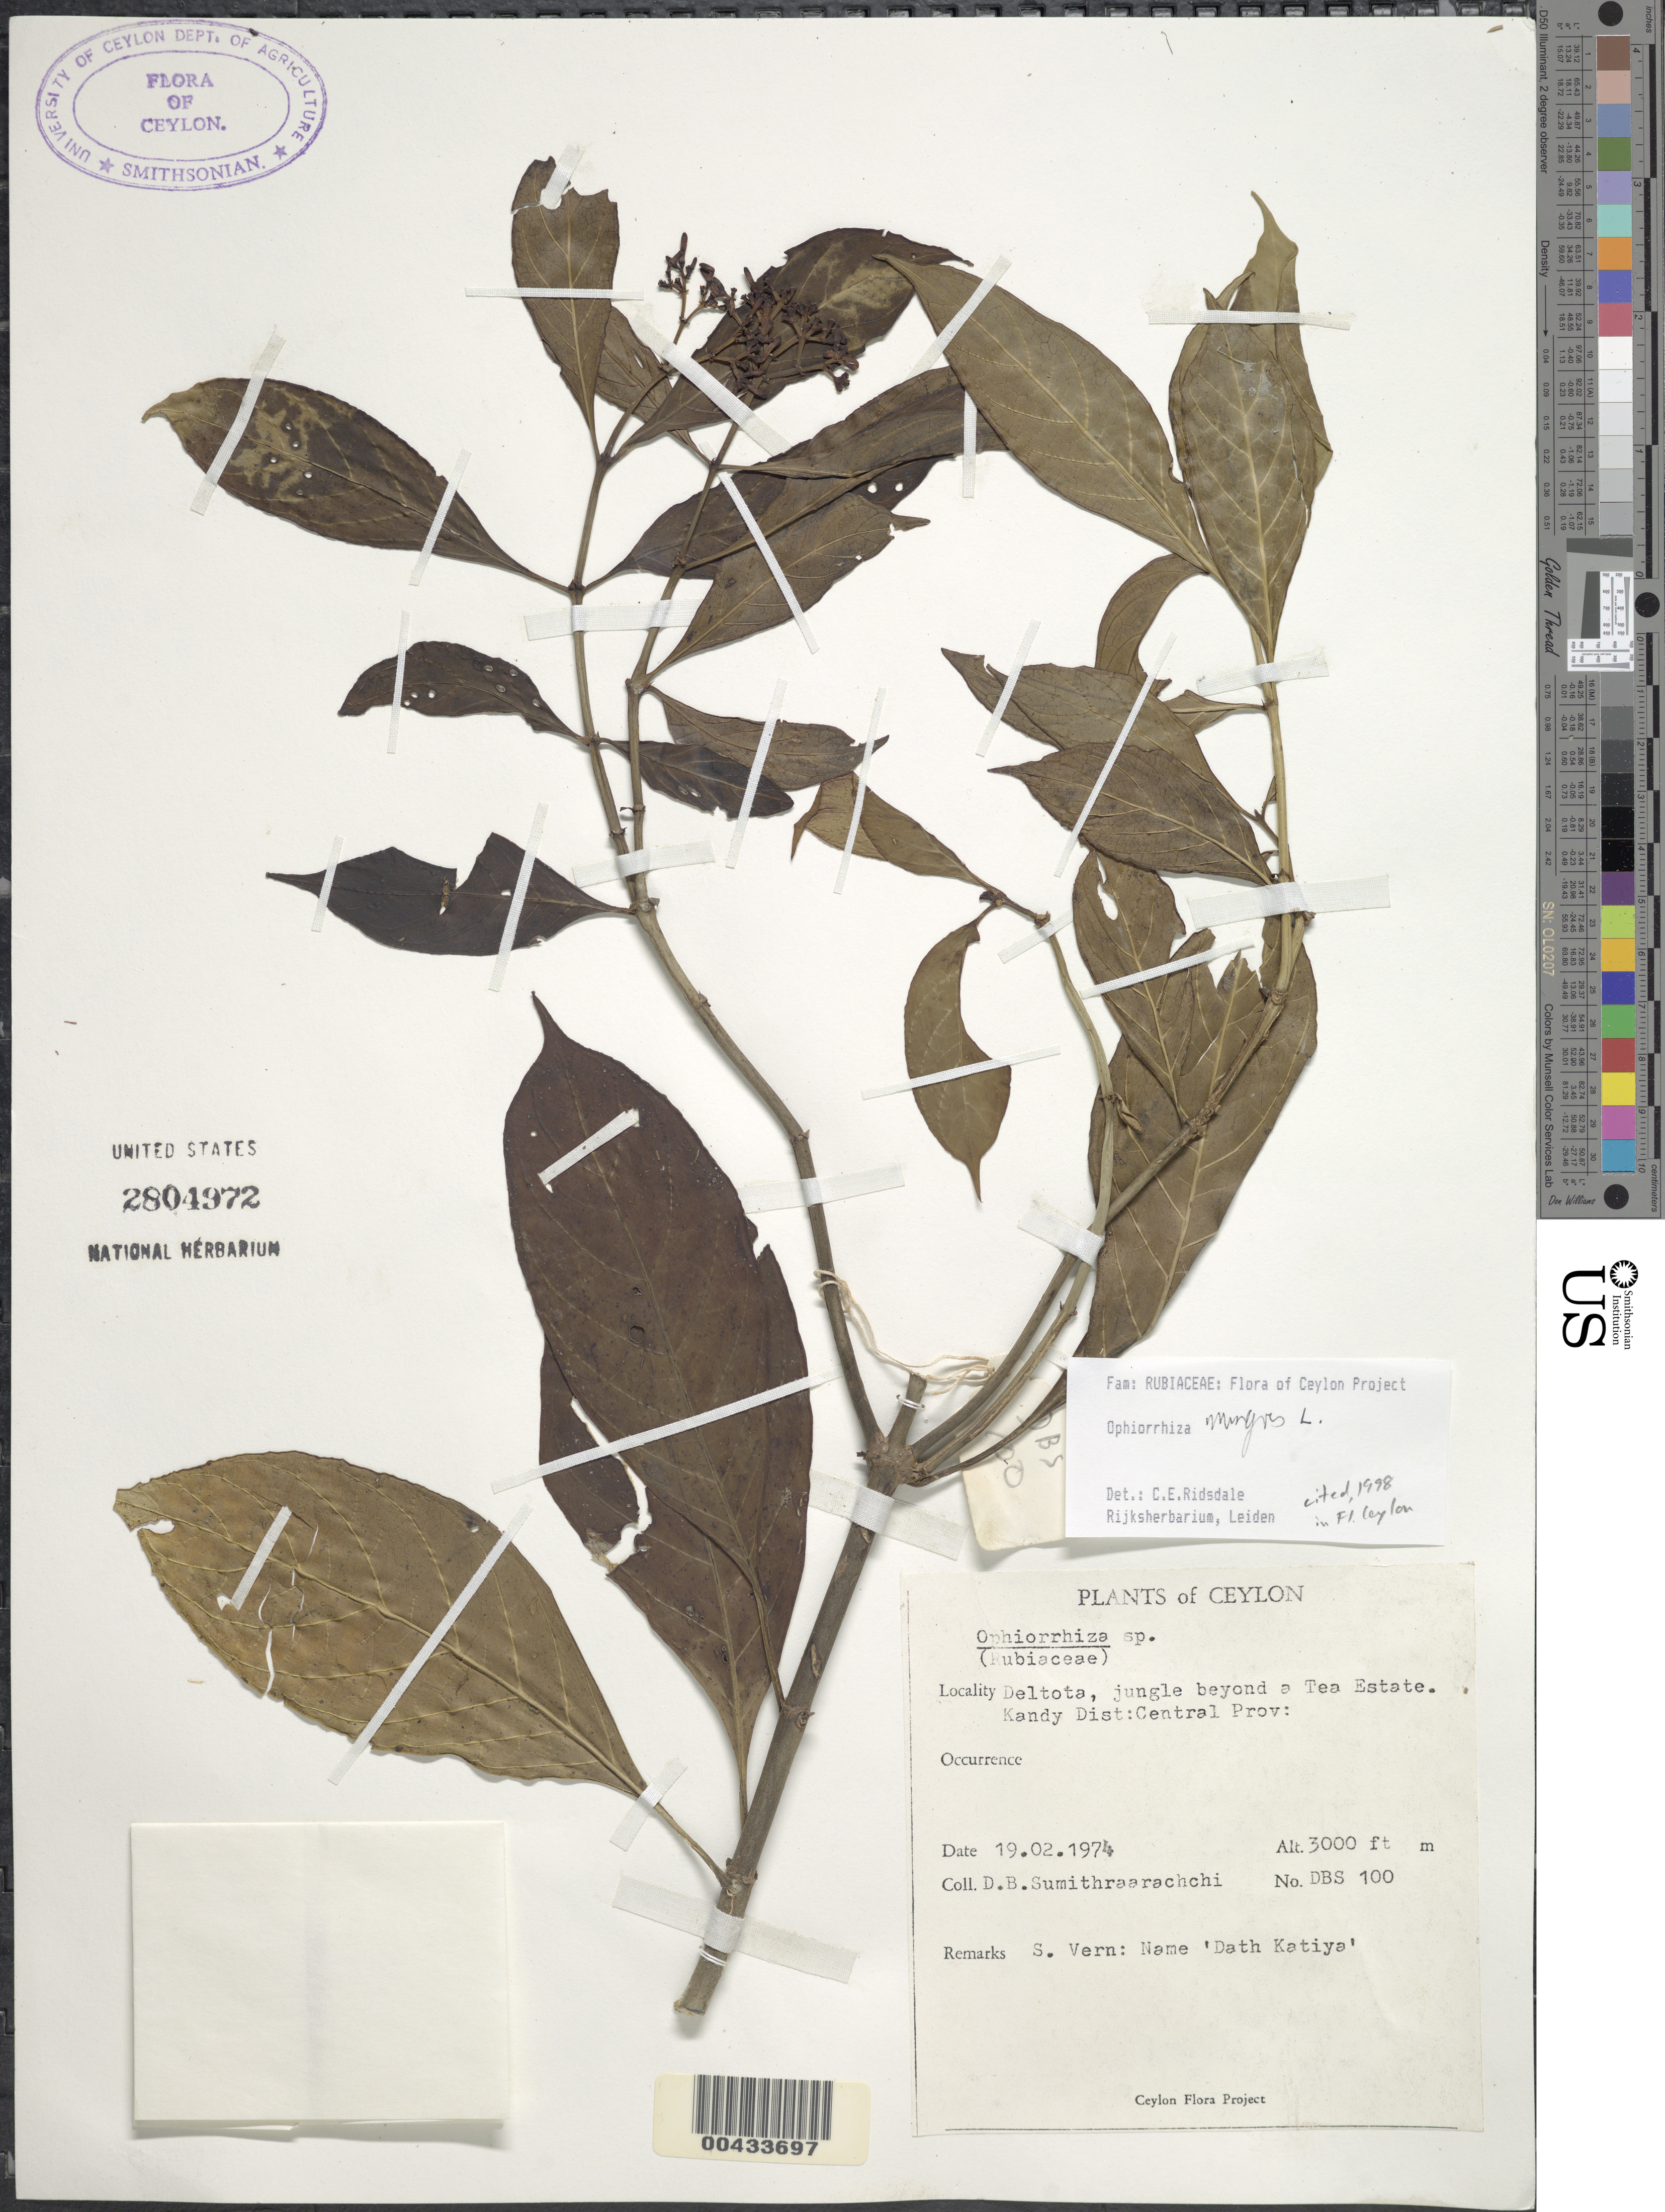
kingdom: Plantae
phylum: Tracheophyta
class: Magnoliopsida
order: Gentianales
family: Rubiaceae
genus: Ophiorrhiza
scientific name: Ophiorrhiza mungos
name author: L.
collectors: D. B. Sumithraarachchi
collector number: DBS 100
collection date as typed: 19 Feb 1974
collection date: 1974-02-19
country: Sri Lanka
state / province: Central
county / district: Kandy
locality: Deltota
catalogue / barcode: US 2804972